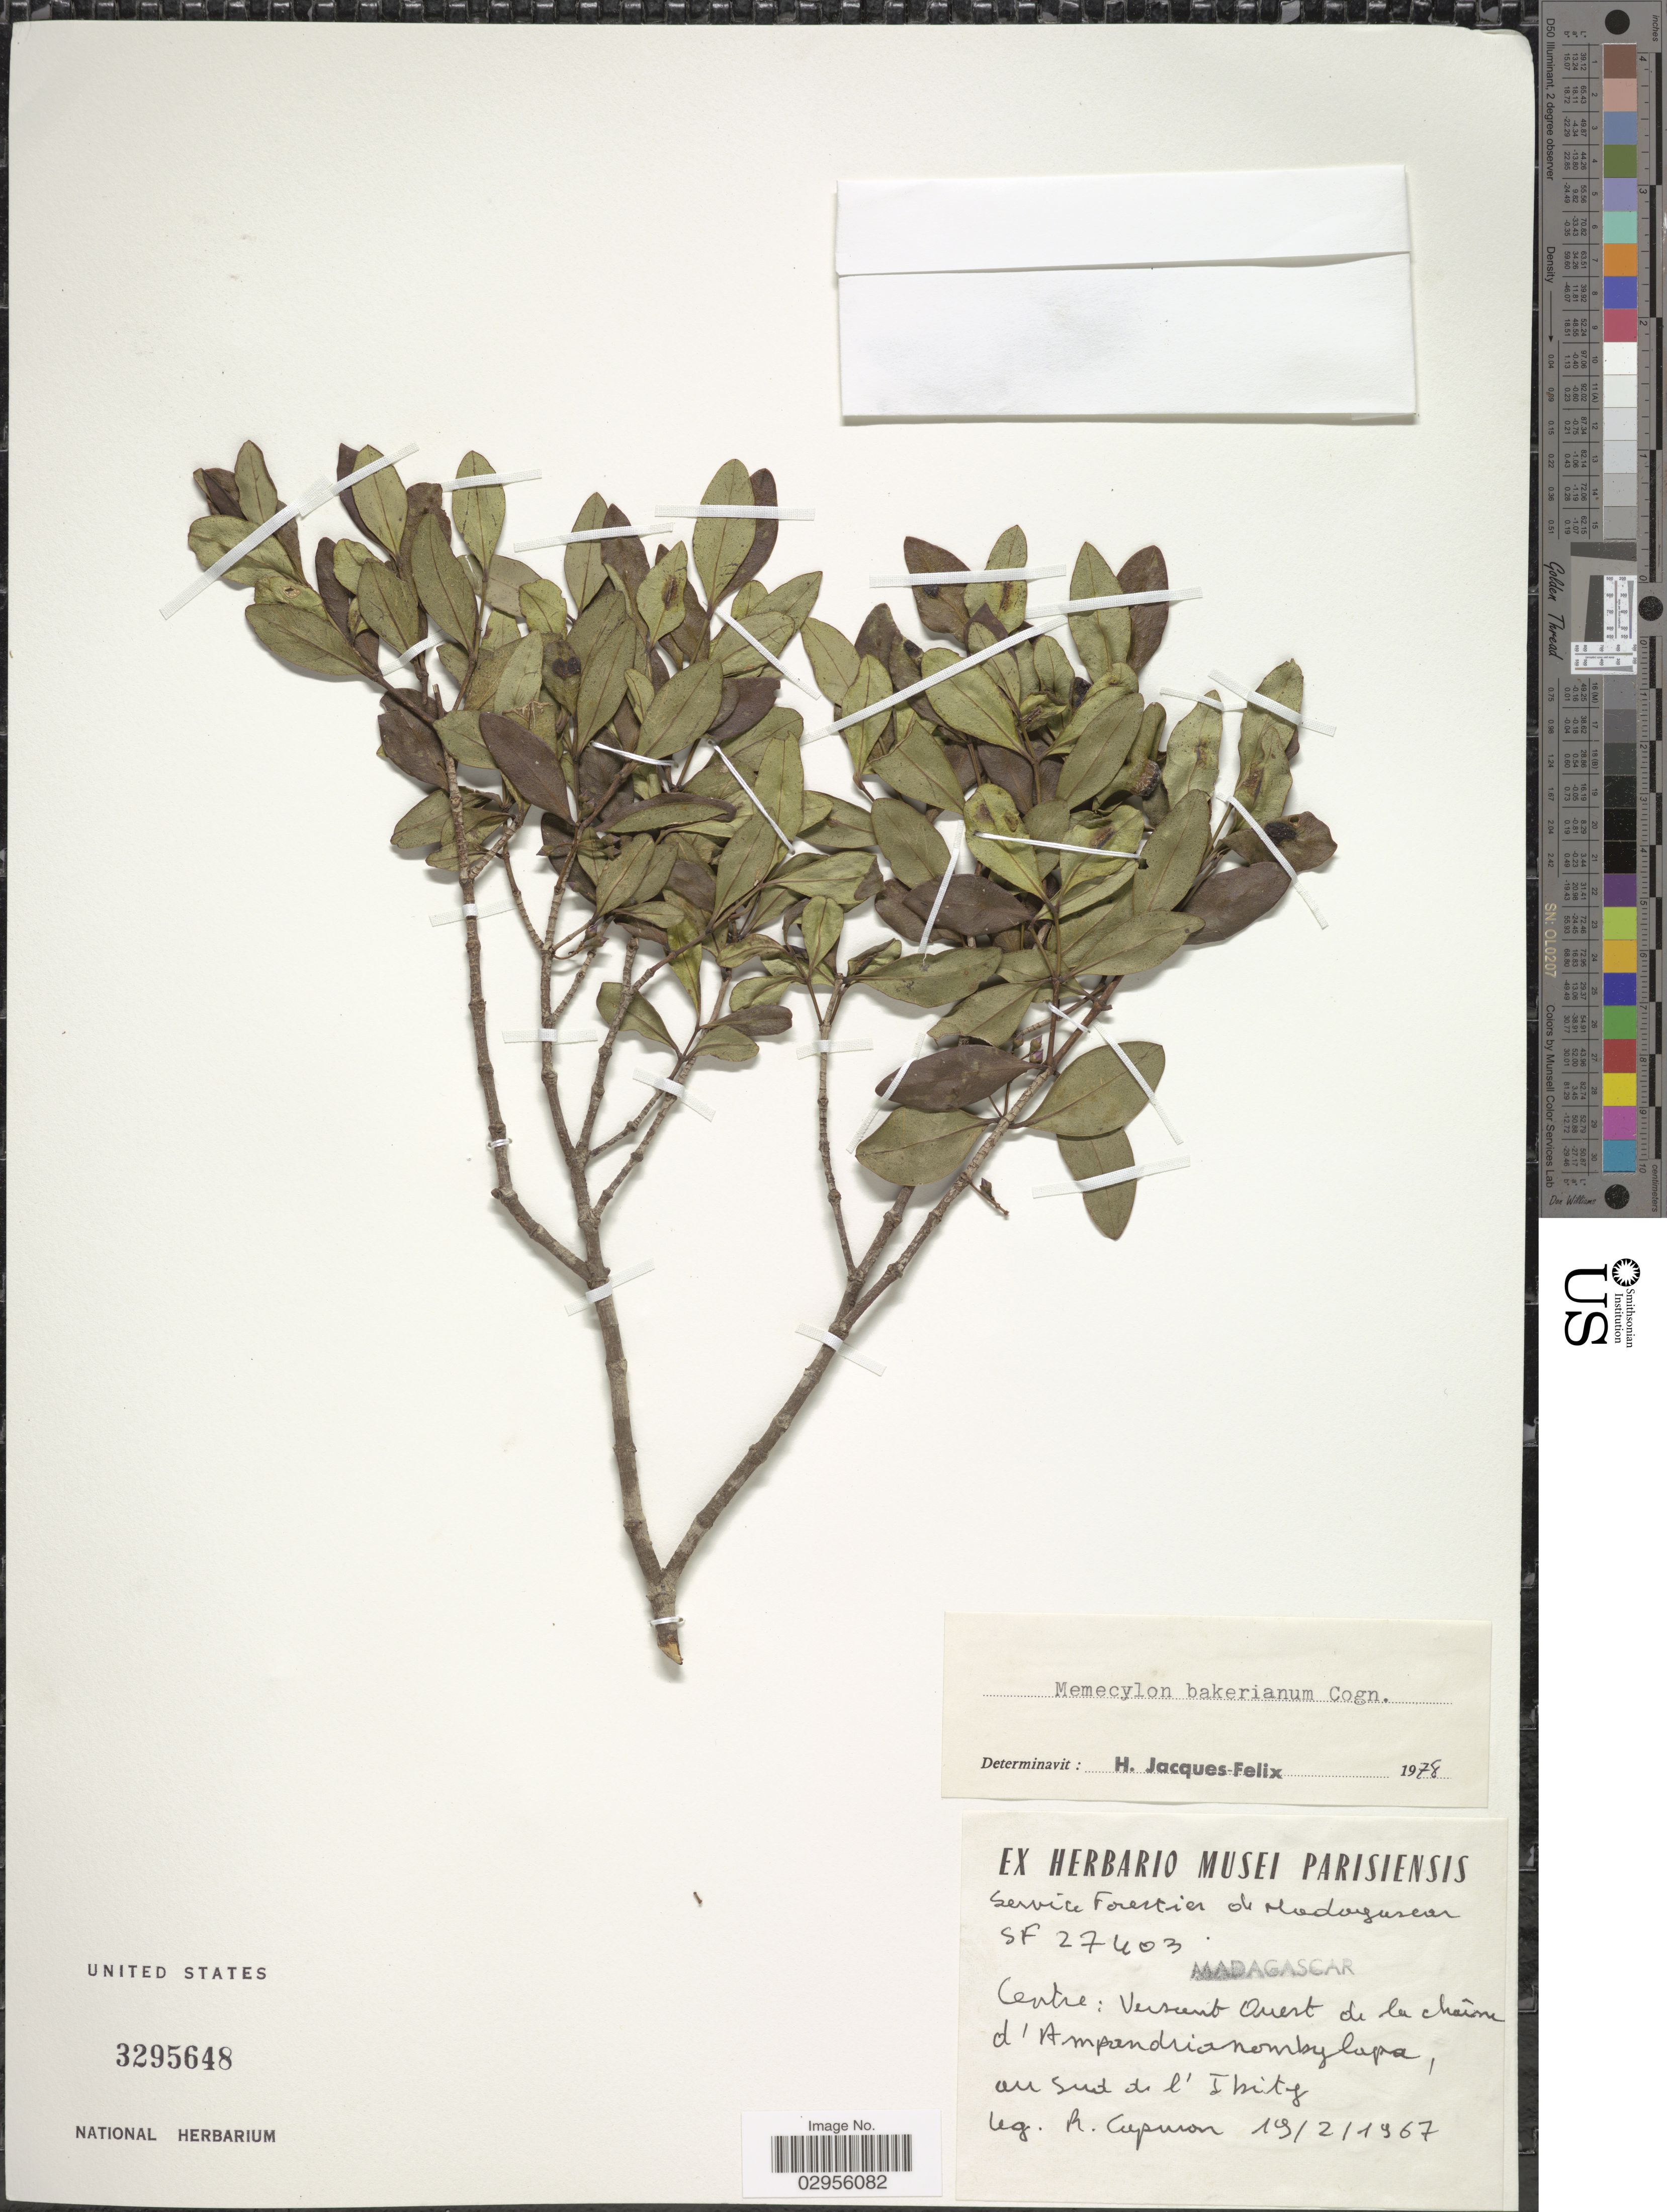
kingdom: Plantae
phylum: Tracheophyta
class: Magnoliopsida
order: Myrtales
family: Melastomataceae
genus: Memecylon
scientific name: Memecylon bakerianum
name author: Cogn.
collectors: R. Capuron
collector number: SF27403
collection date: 1967-02-19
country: Madagascar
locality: Centre: Versant Ouest de la chaîne d'Ampandrianombylapa, au sud de l'Ibity.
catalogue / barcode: US 3295648